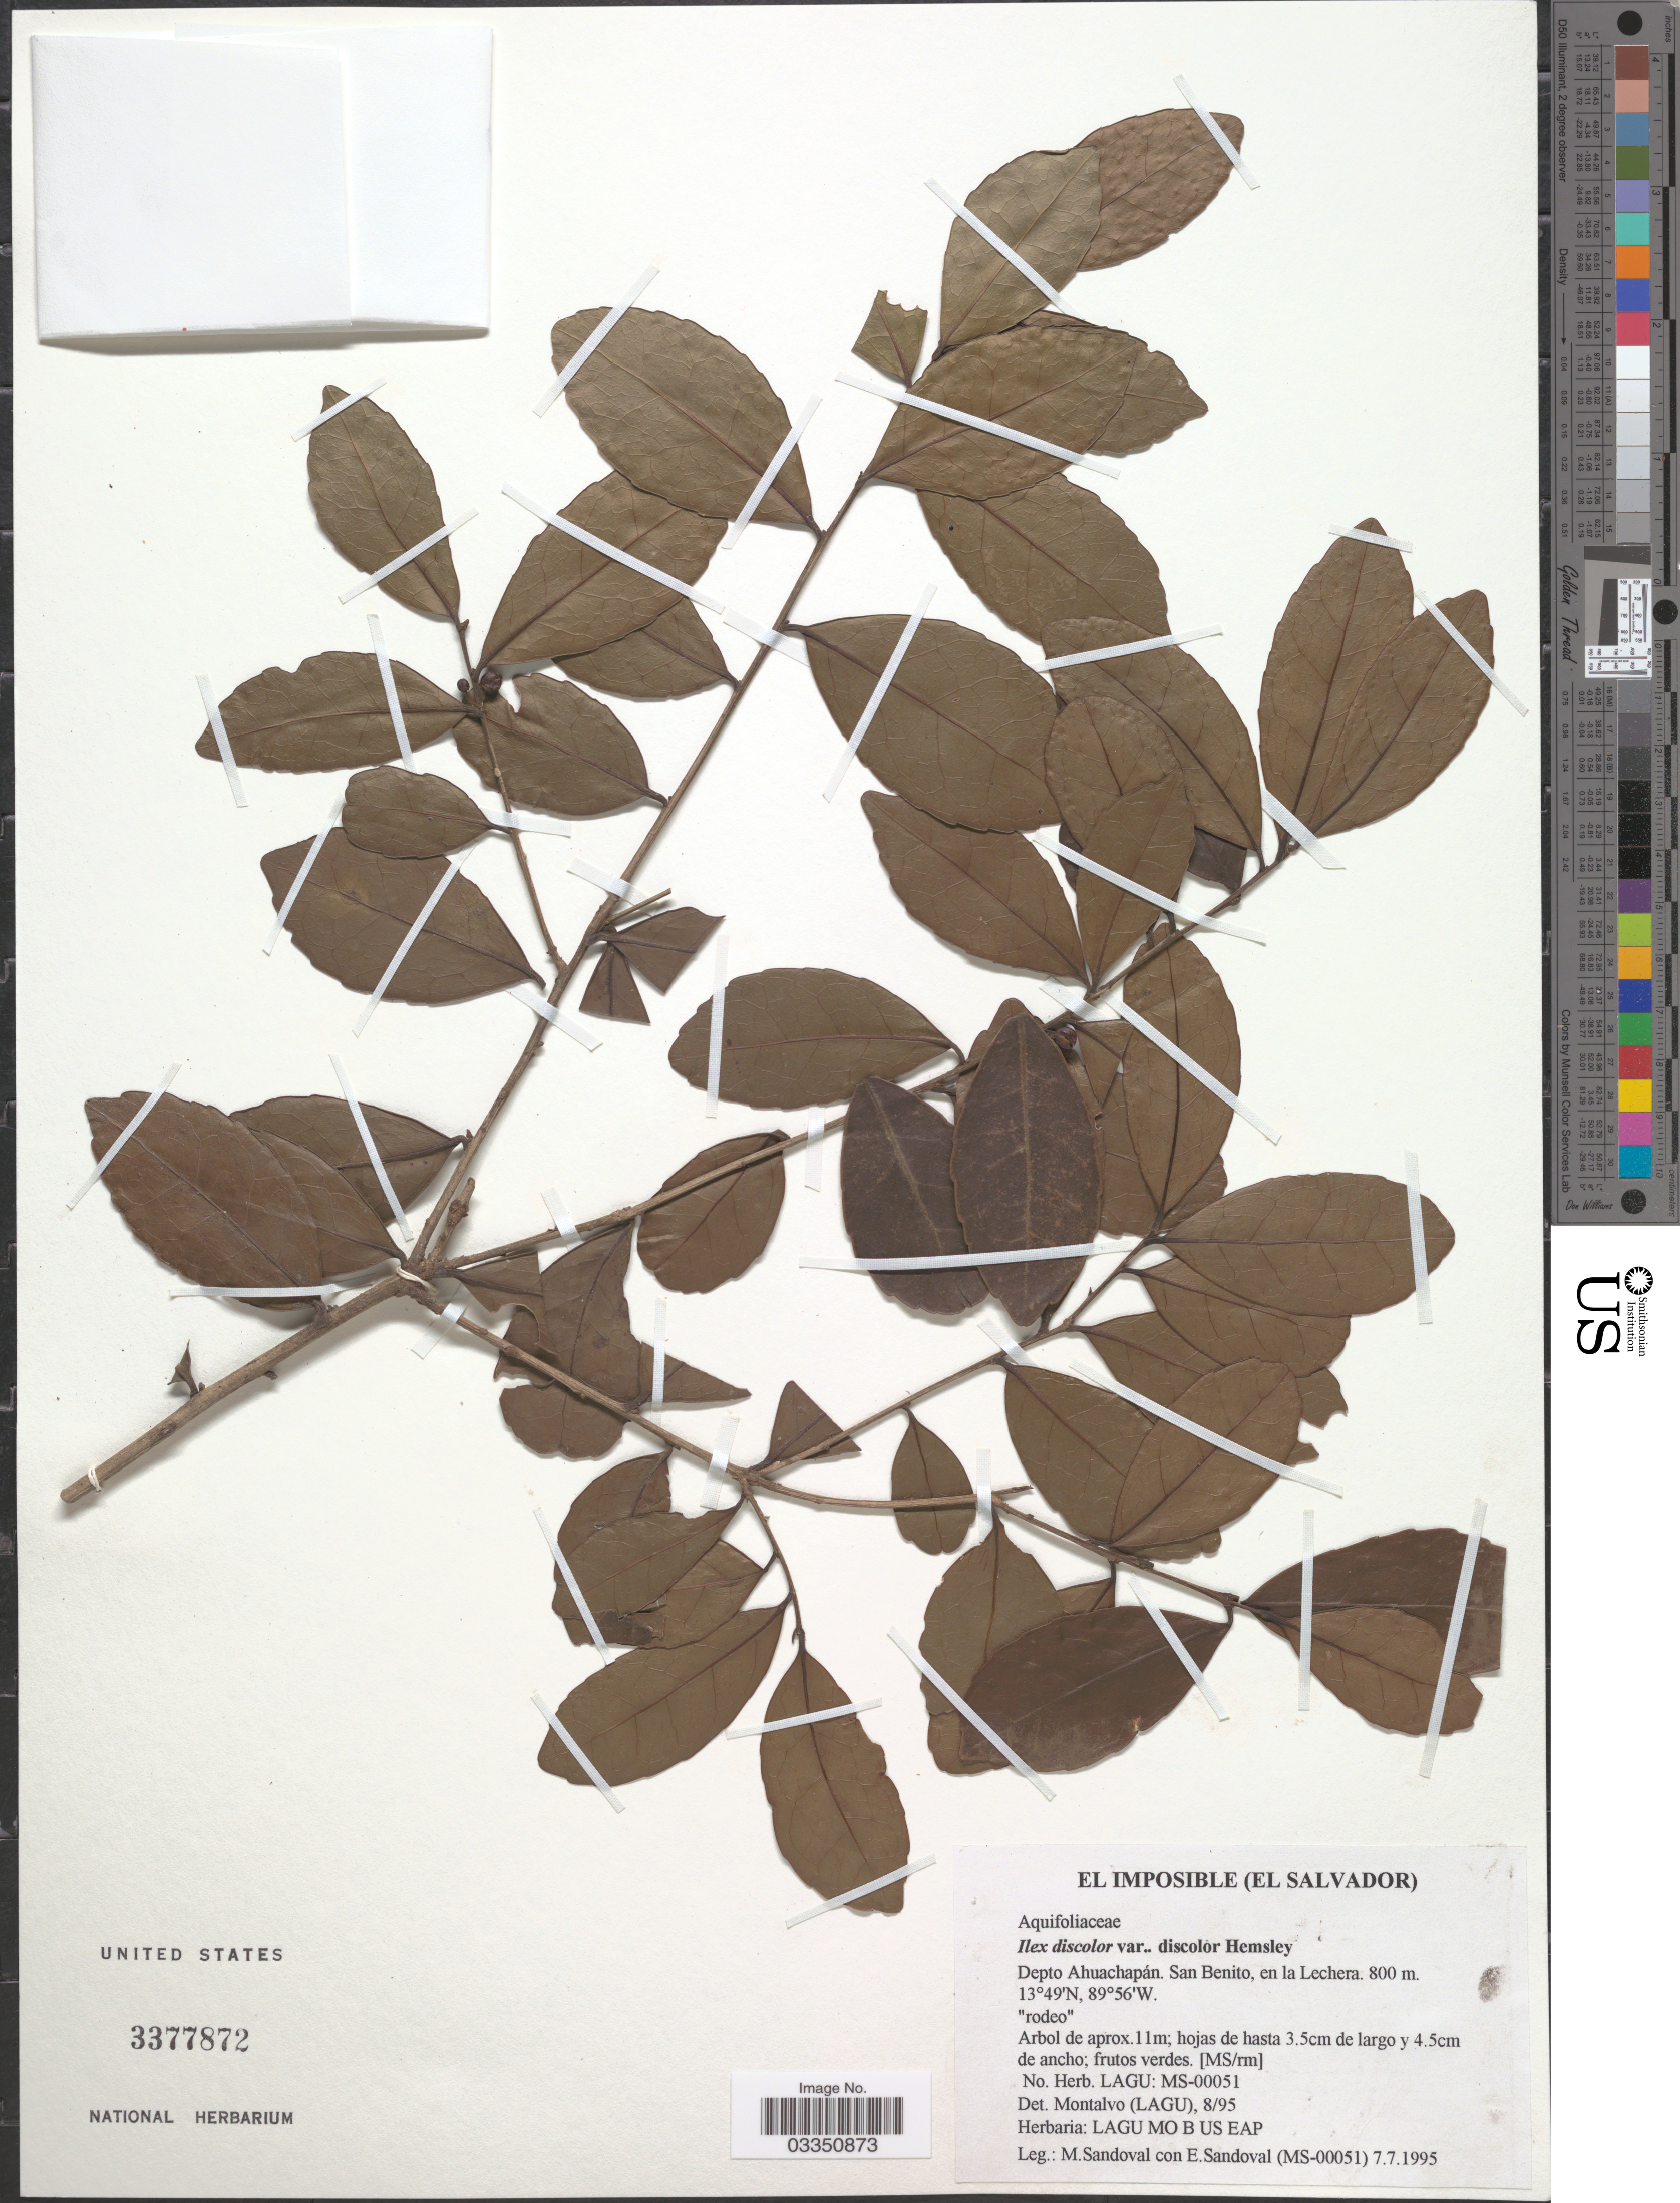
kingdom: Plantae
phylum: Tracheophyta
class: Magnoliopsida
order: Aquifoliales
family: Aquifoliaceae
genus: Ilex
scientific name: Ilex discolor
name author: Hemsl.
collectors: M. Sandoval & E. Sandoval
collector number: (MS-00051)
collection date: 1995-07-07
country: El Salvador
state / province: Ahuachapan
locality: El Imposible, Depto Ahuachapán. San Benito, en la Lechera.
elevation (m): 800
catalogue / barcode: US 3377872